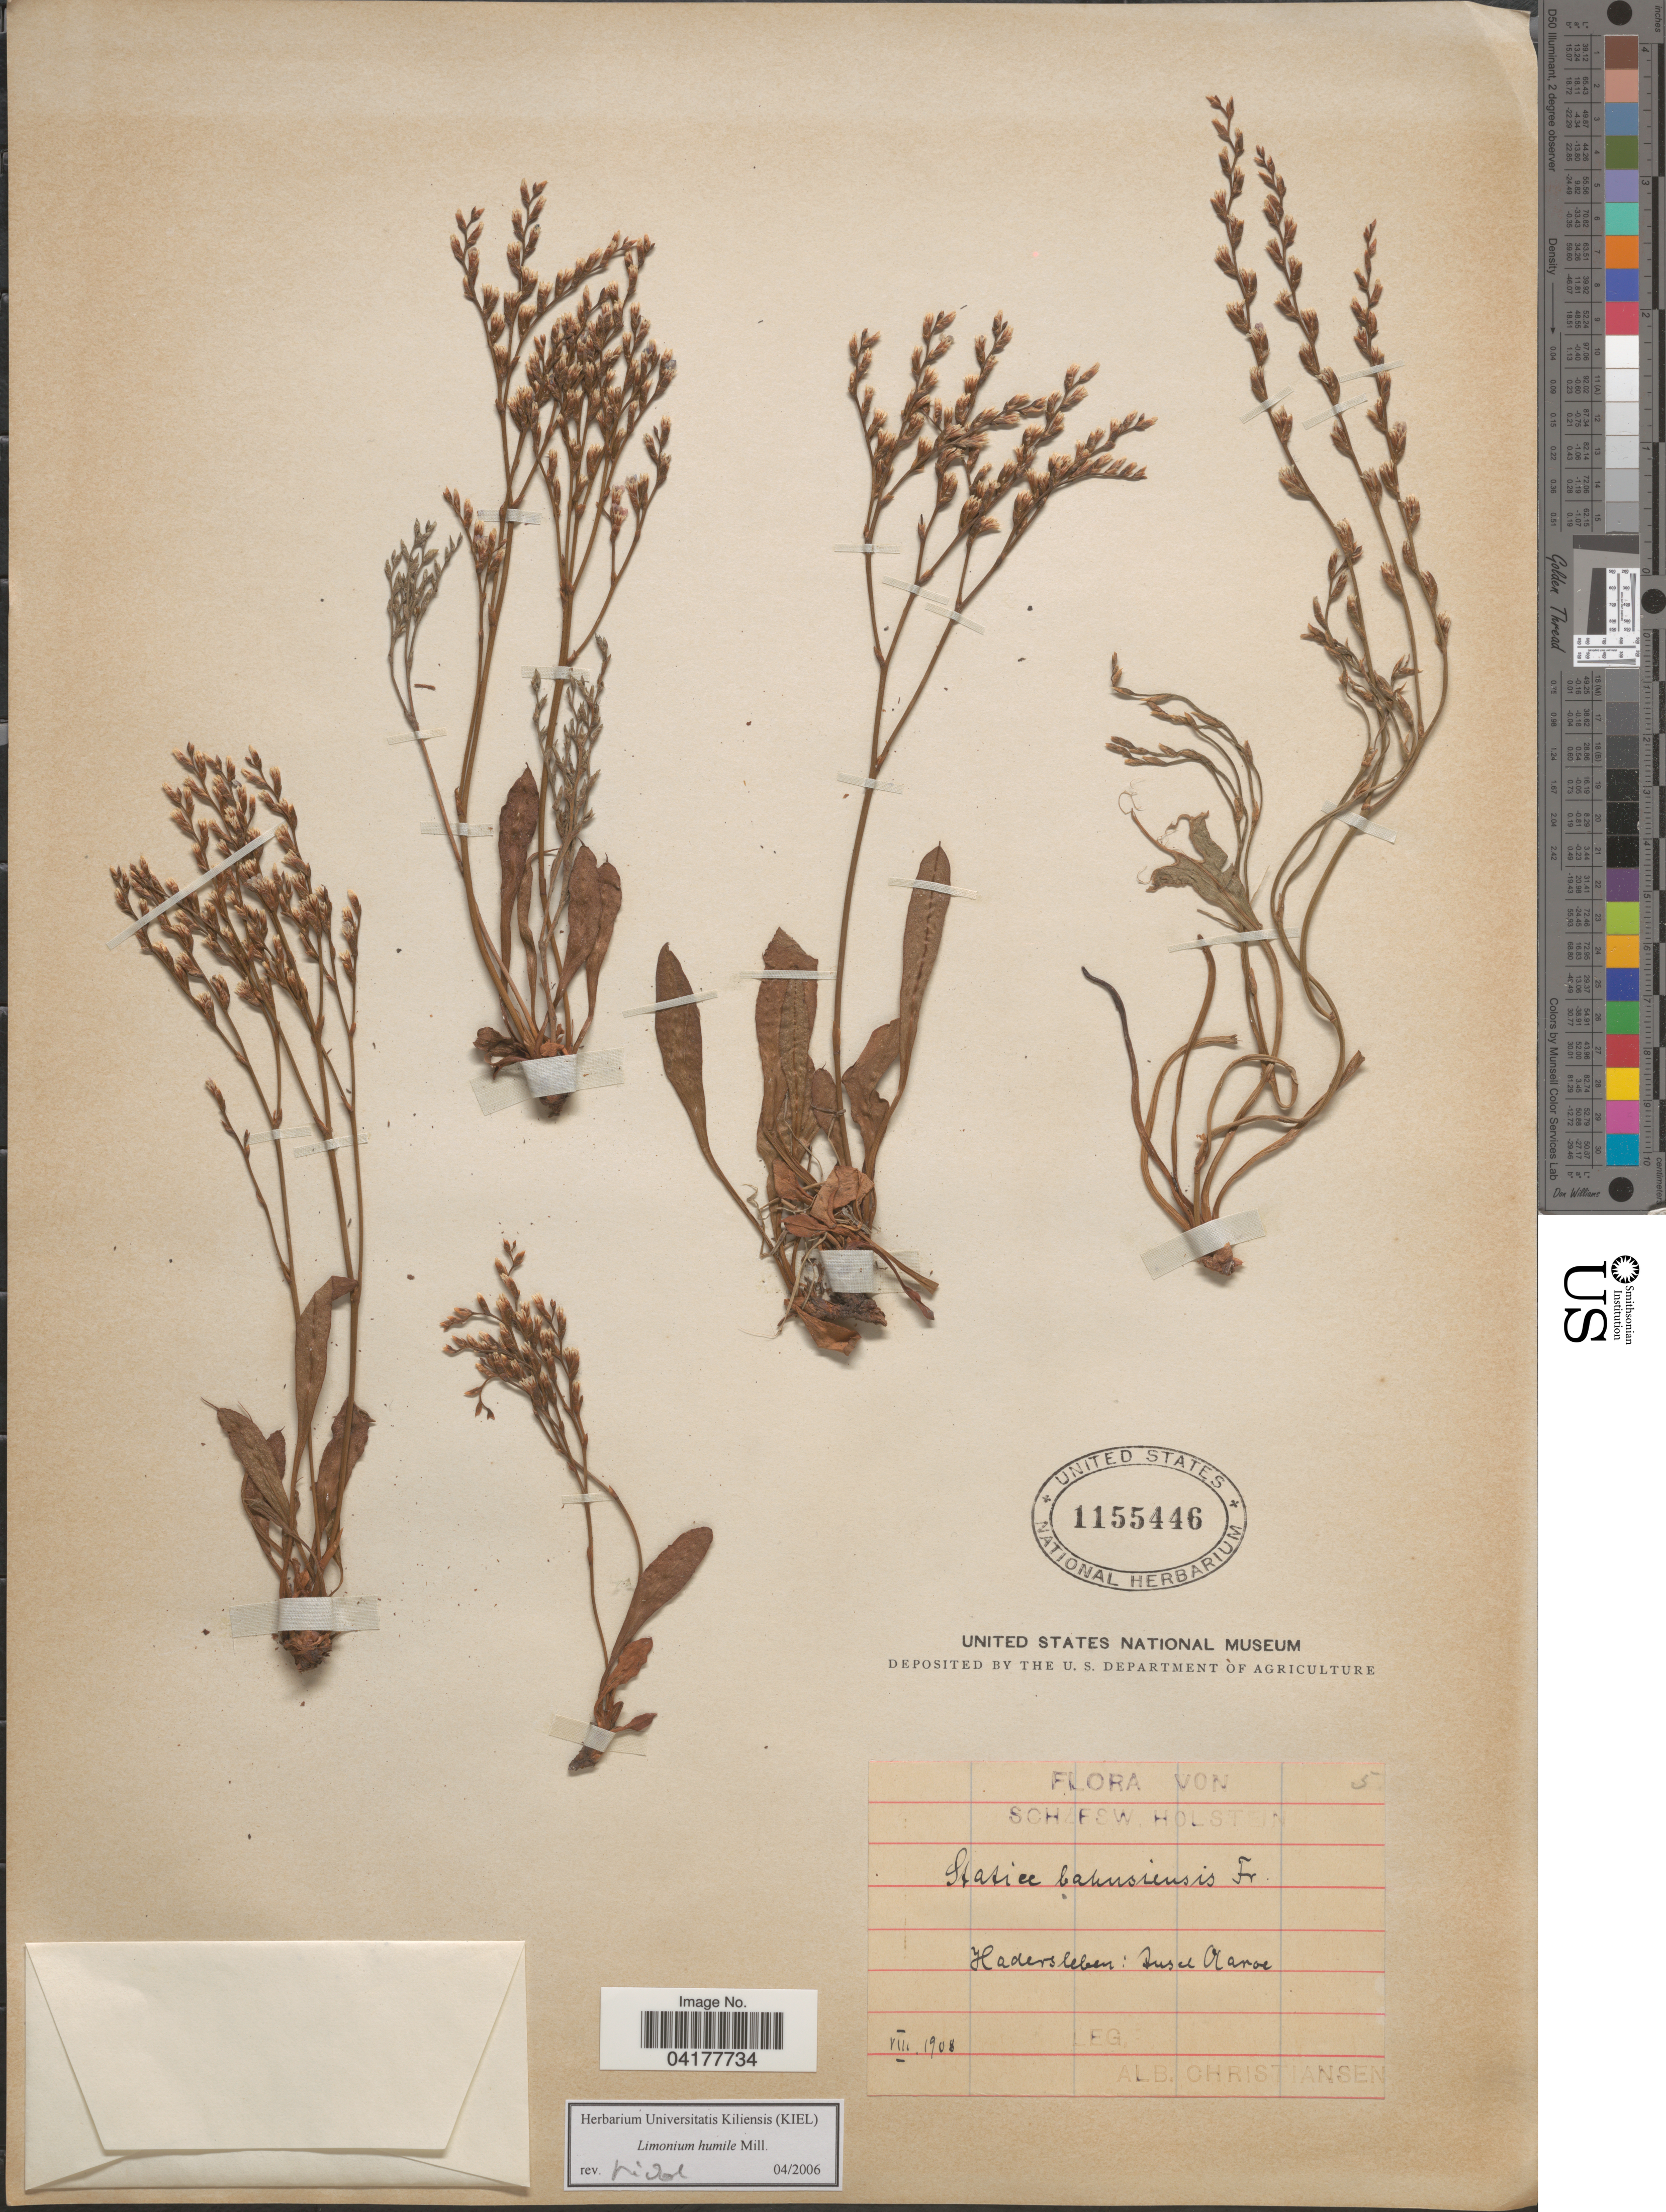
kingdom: Plantae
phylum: Tracheophyta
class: Magnoliopsida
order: Caryophyllales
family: Plumbaginaceae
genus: Limonium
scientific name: Limonium humile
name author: Mill.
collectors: A. Christiansen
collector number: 5?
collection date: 1908-08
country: Germany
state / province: Schleswig-Holstein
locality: Hadersleben: Insel Olaroe. [interpreted]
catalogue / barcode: US 1155446